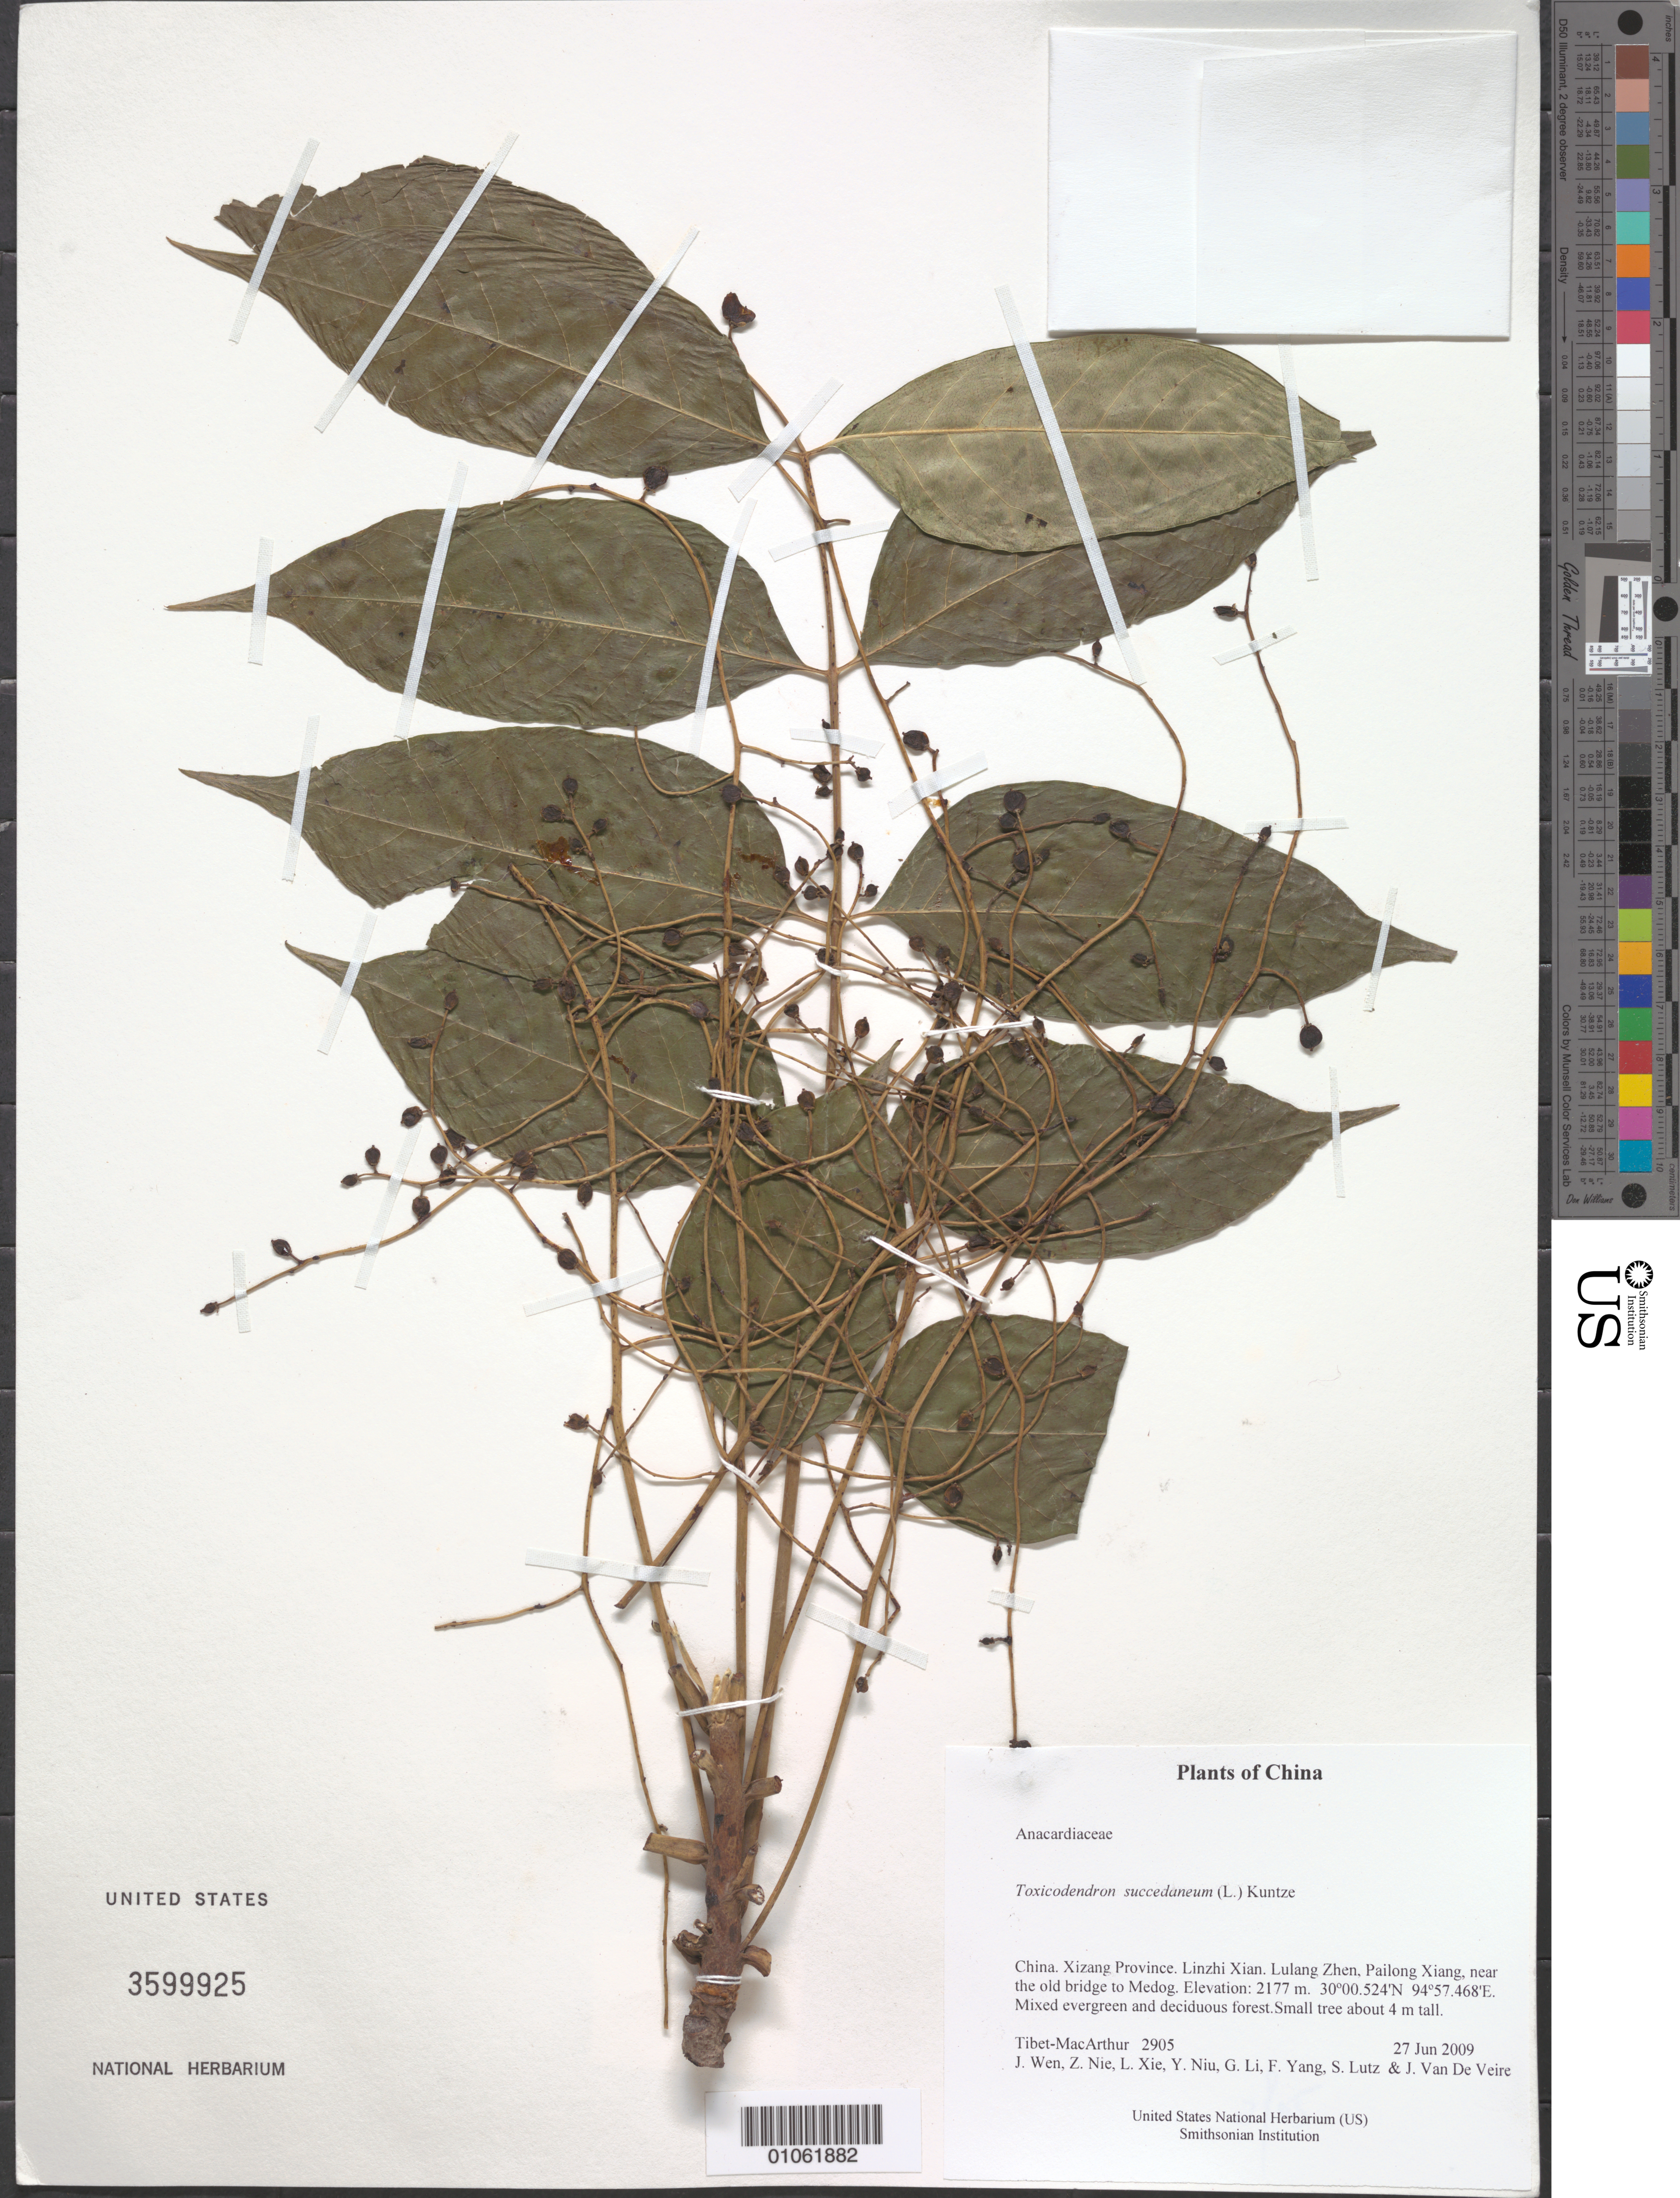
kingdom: Plantae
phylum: Tracheophyta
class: Magnoliopsida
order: Sapindales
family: Anacardiaceae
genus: Toxicodendron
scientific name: Toxicodendron succedaneum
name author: (L.) Kuntze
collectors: Tibet-MacArthur, J. Wen, Z. Nie, L. Xie, Y. Niu, G. Li, F. Yang, S. Lutz & J. Van De Veire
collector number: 2905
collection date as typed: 27 Jun 2009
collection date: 2009-06-27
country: China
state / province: Xizang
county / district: Linzhi Xian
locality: Lulang Zhen, Pailong Xiang, near the old bridge to Medog.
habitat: Mixed evergreen and deciduous forest.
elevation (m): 2177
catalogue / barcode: US 3599925